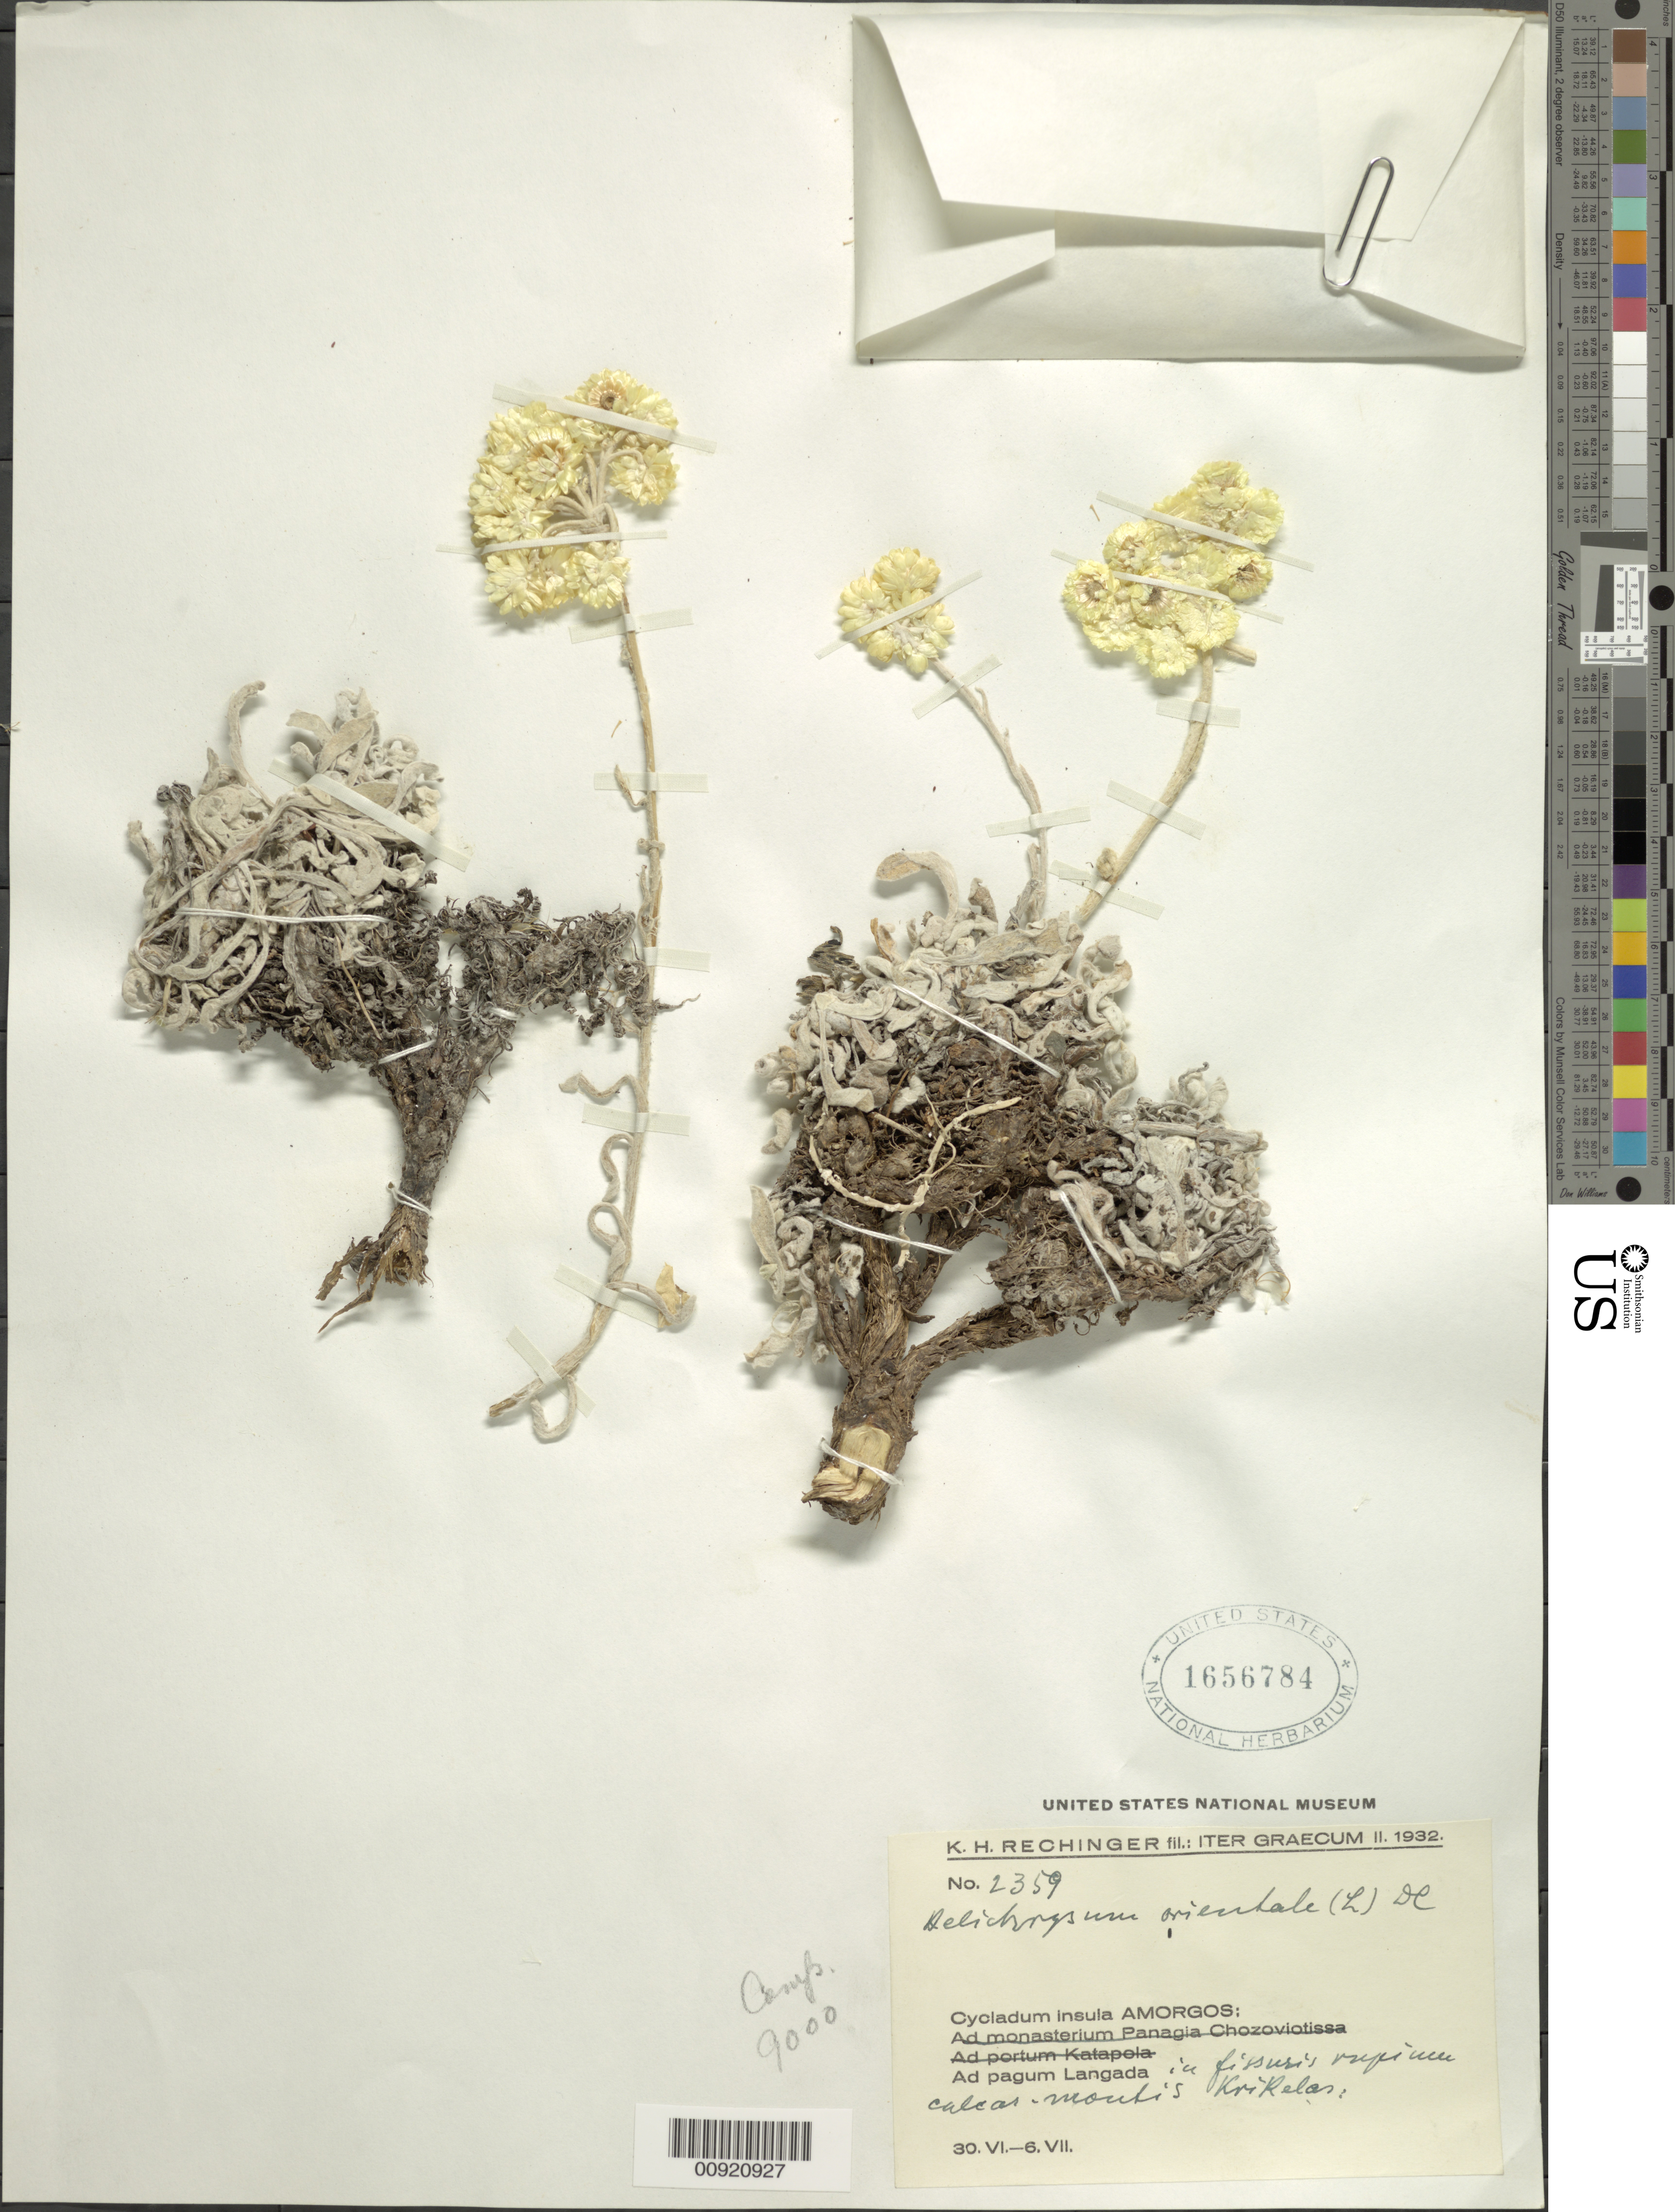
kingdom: Plantae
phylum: Tracheophyta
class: Magnoliopsida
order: Asterales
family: Asteraceae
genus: Helichrysum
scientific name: Helichrysum orientale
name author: Gaertn.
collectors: K. H. Rechinger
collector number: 2359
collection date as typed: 30 Jun 1932 to 06 Jul 1932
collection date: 1932-06-30/1932-07-06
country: Greece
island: Amorgos I.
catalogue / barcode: US 1656784